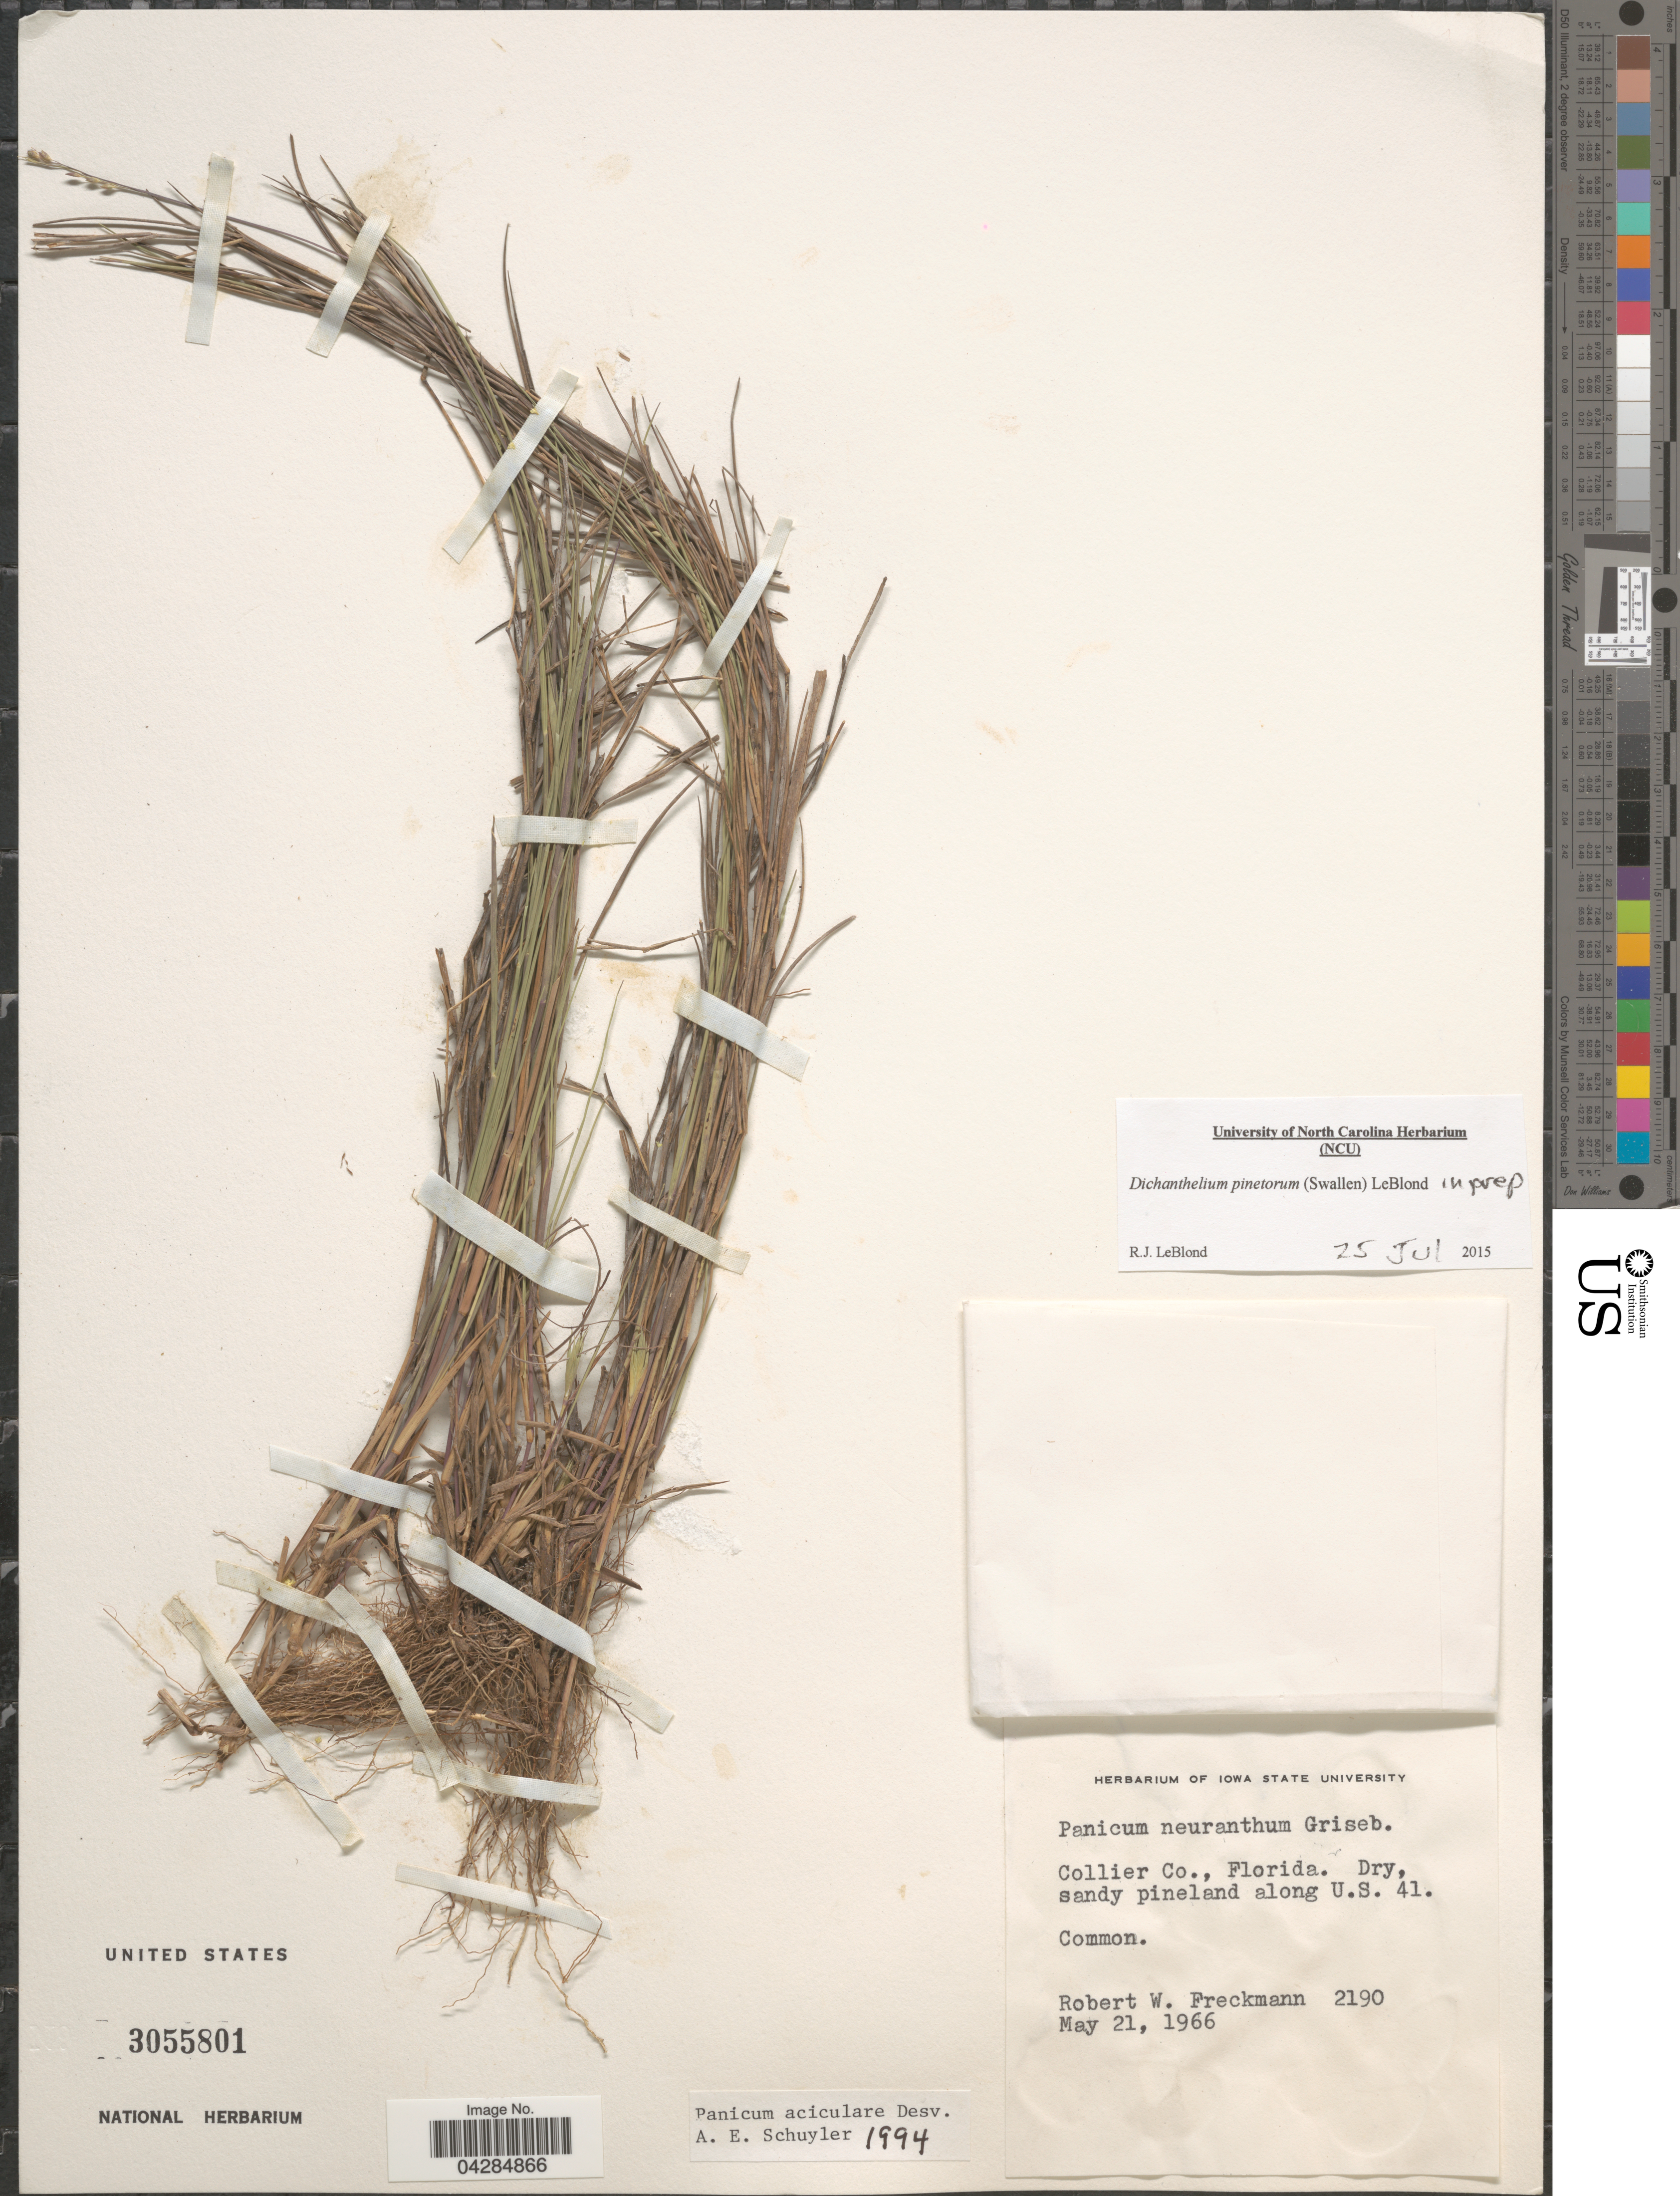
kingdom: Plantae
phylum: Tracheophyta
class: Liliopsida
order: Poales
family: Poaceae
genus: Dichanthelium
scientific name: Dichanthelium pinetorum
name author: (Swallen) LeBlond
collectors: R. Freckmann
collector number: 2190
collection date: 1966-05-21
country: United States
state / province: Florida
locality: Collier Co. Dry, sandy pineland along U.S. 41.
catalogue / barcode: US 3055801